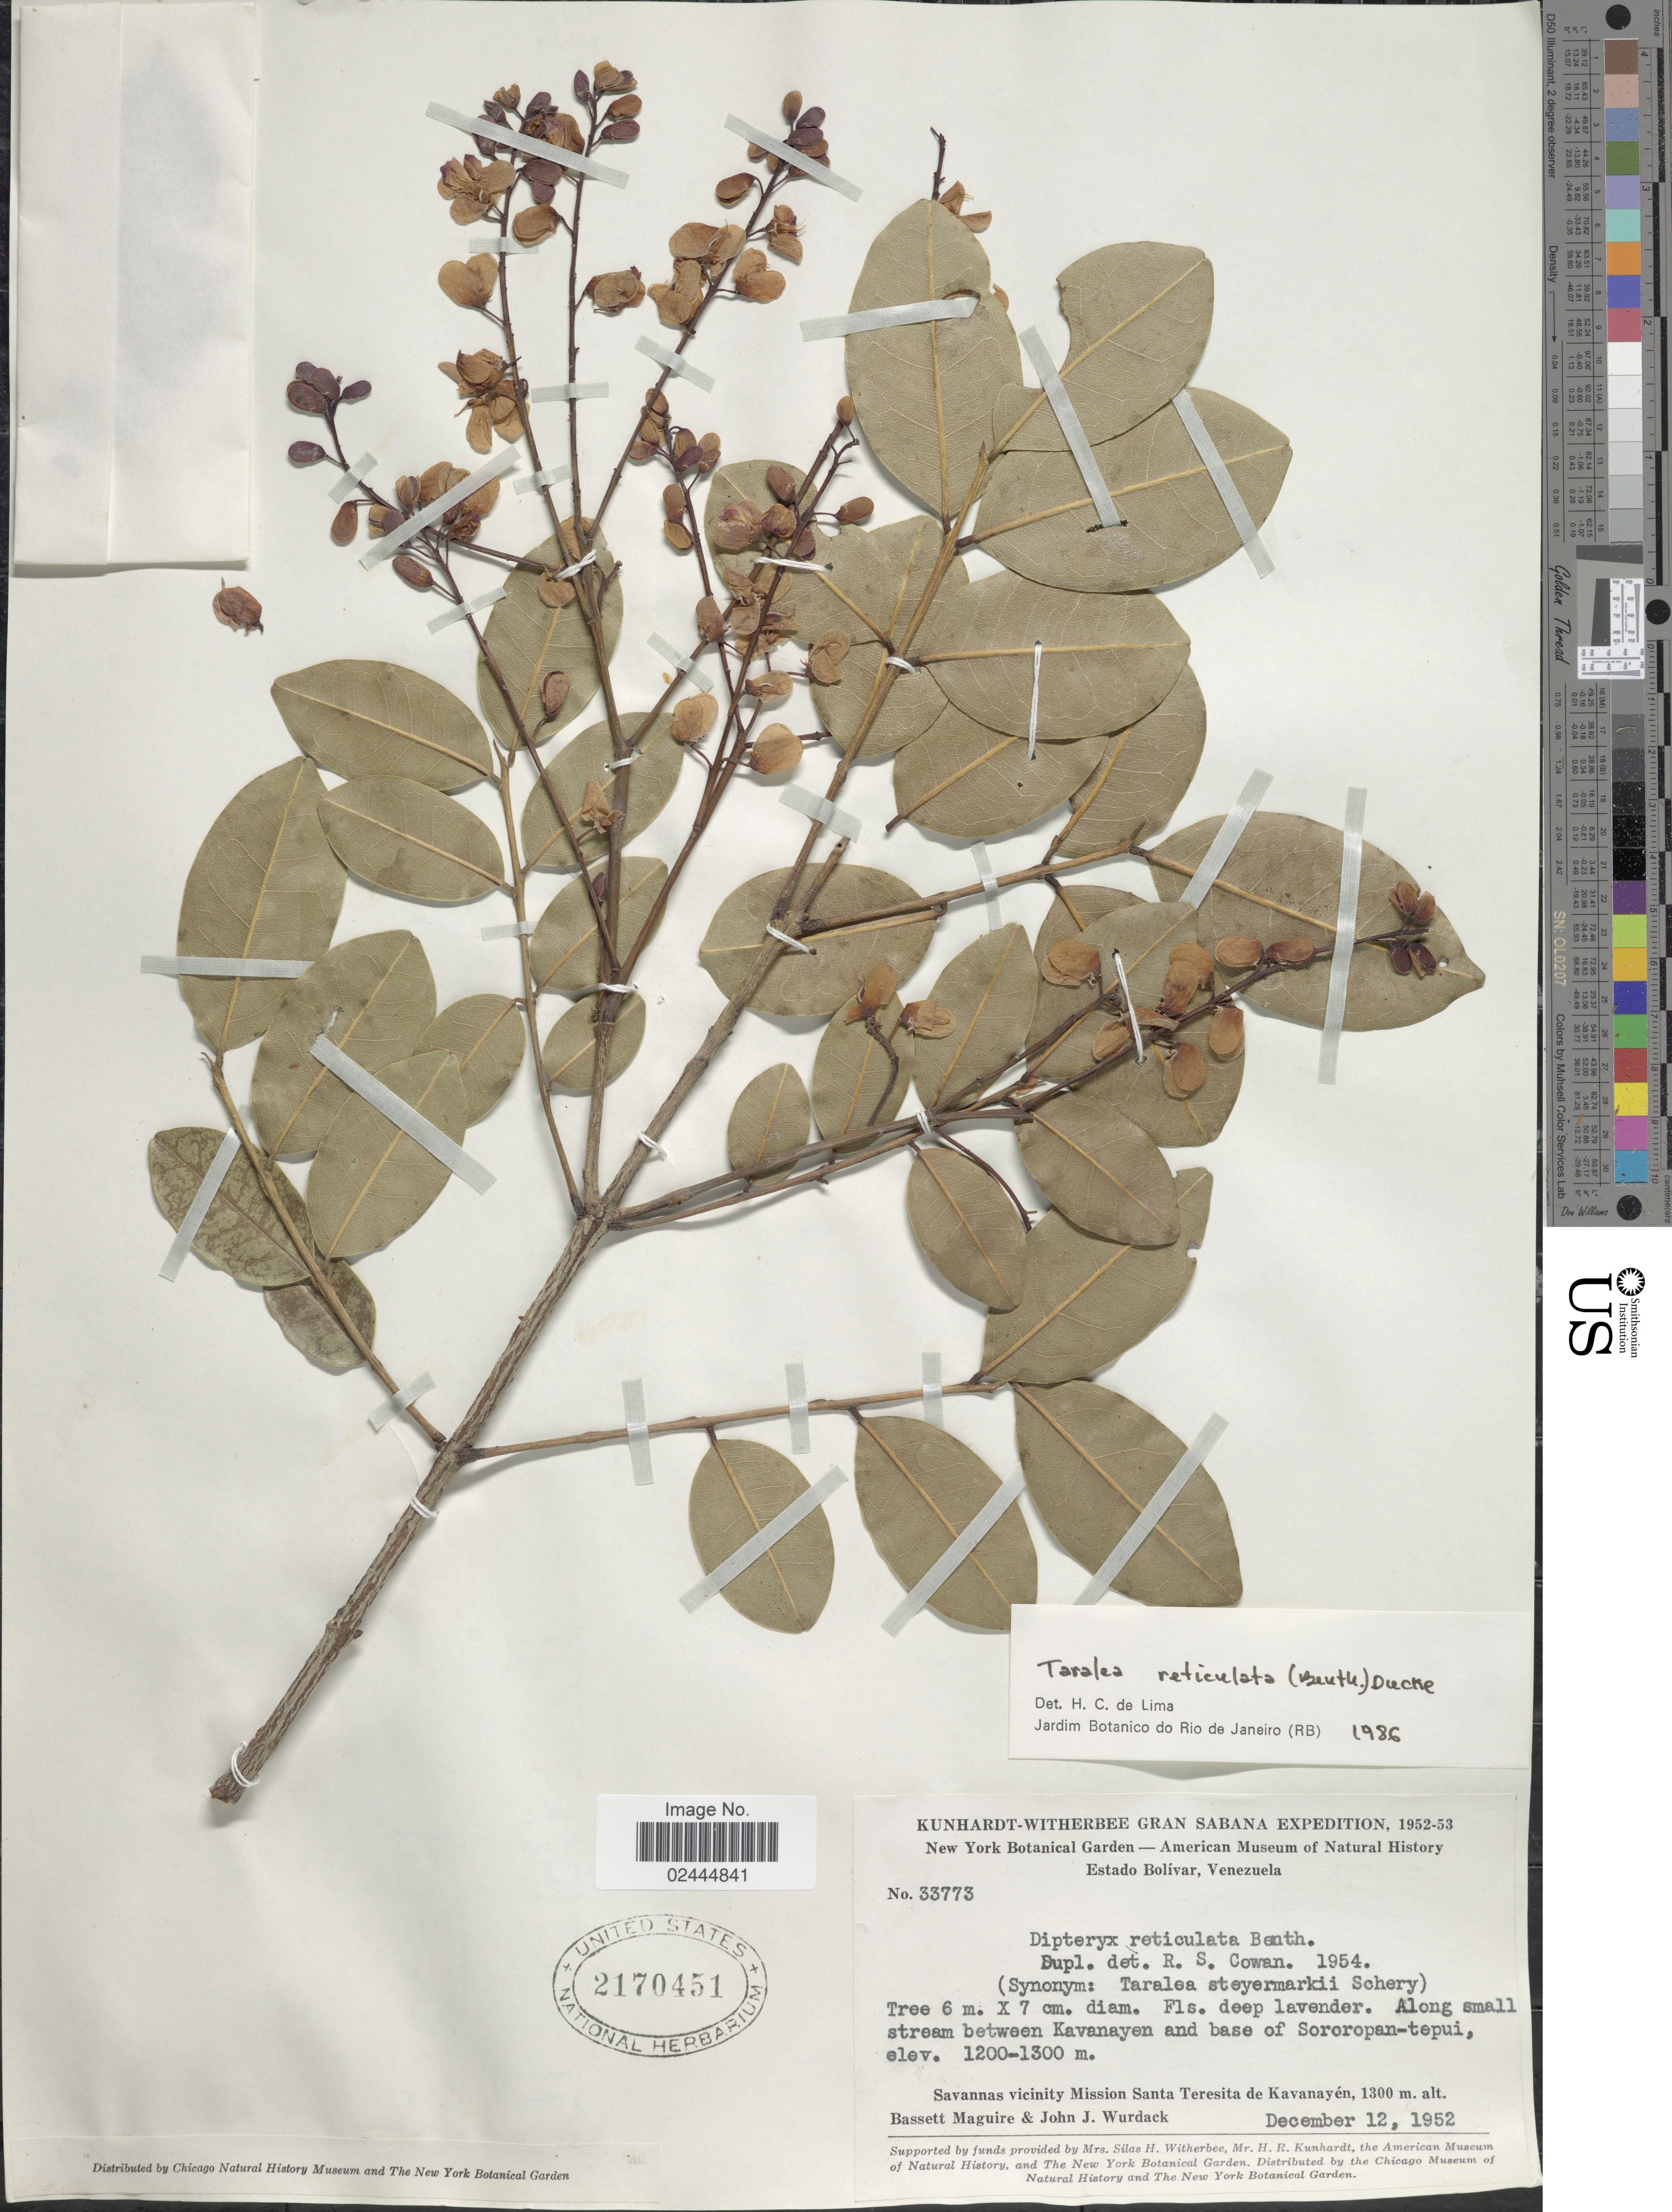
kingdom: Plantae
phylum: Tracheophyta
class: Magnoliopsida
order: Fabales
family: Fabaceae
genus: Taralea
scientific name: Taralea reticulata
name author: (Benth.) Ducke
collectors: B. Maguire & J. J. Wurdack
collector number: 33773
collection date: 1952-12-12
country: Venezuela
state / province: Bolivar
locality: Estado Bolivar, Venezuela, along small stream between Kavanayen and base of Sororopan-tepui, Savannas vicinity of Mission Santa Teresita de Kavanayen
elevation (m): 1300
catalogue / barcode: US 2170451